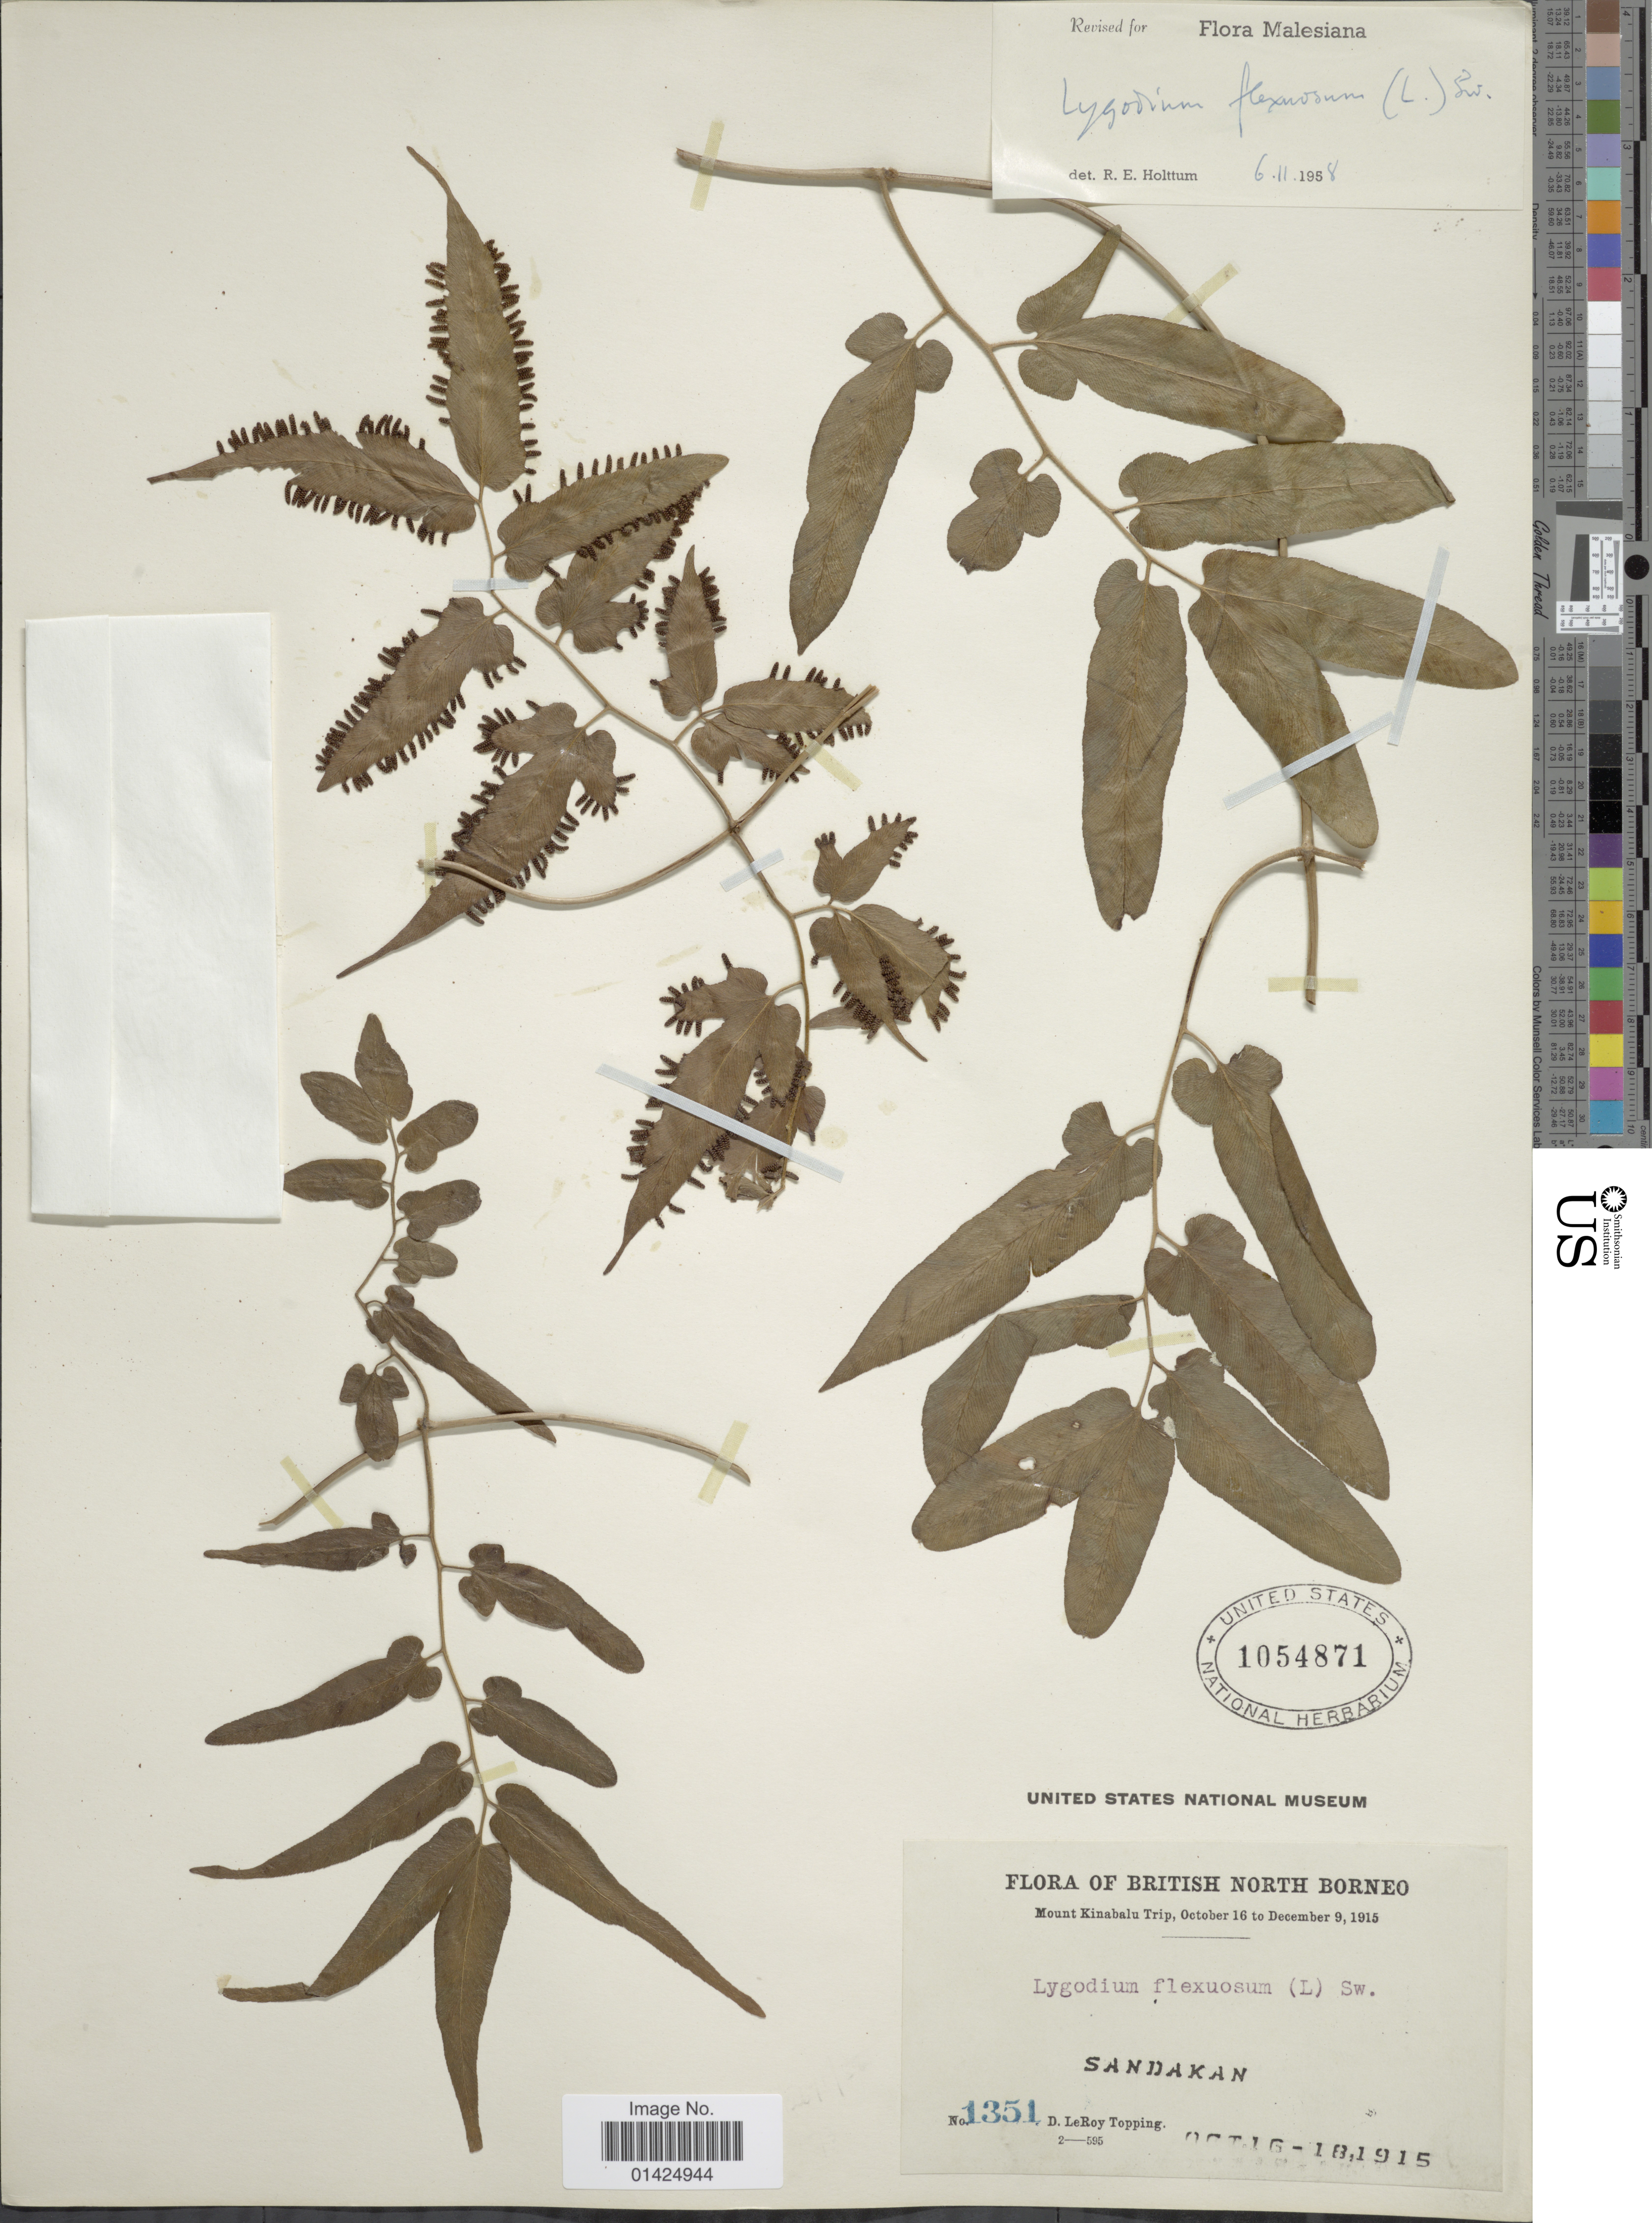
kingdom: Plantae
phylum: Tracheophyta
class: Polypodiopsida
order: Schizaeales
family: Lygodiaceae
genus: Lygodium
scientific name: Lygodium flexuosum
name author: Sw.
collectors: D. L. Topping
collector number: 1351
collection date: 1915-10-16/1915-10-18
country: Malaysia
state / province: Sabah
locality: British North Borneo, Mount Kinabalu. Sandakan.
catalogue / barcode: US 1054871